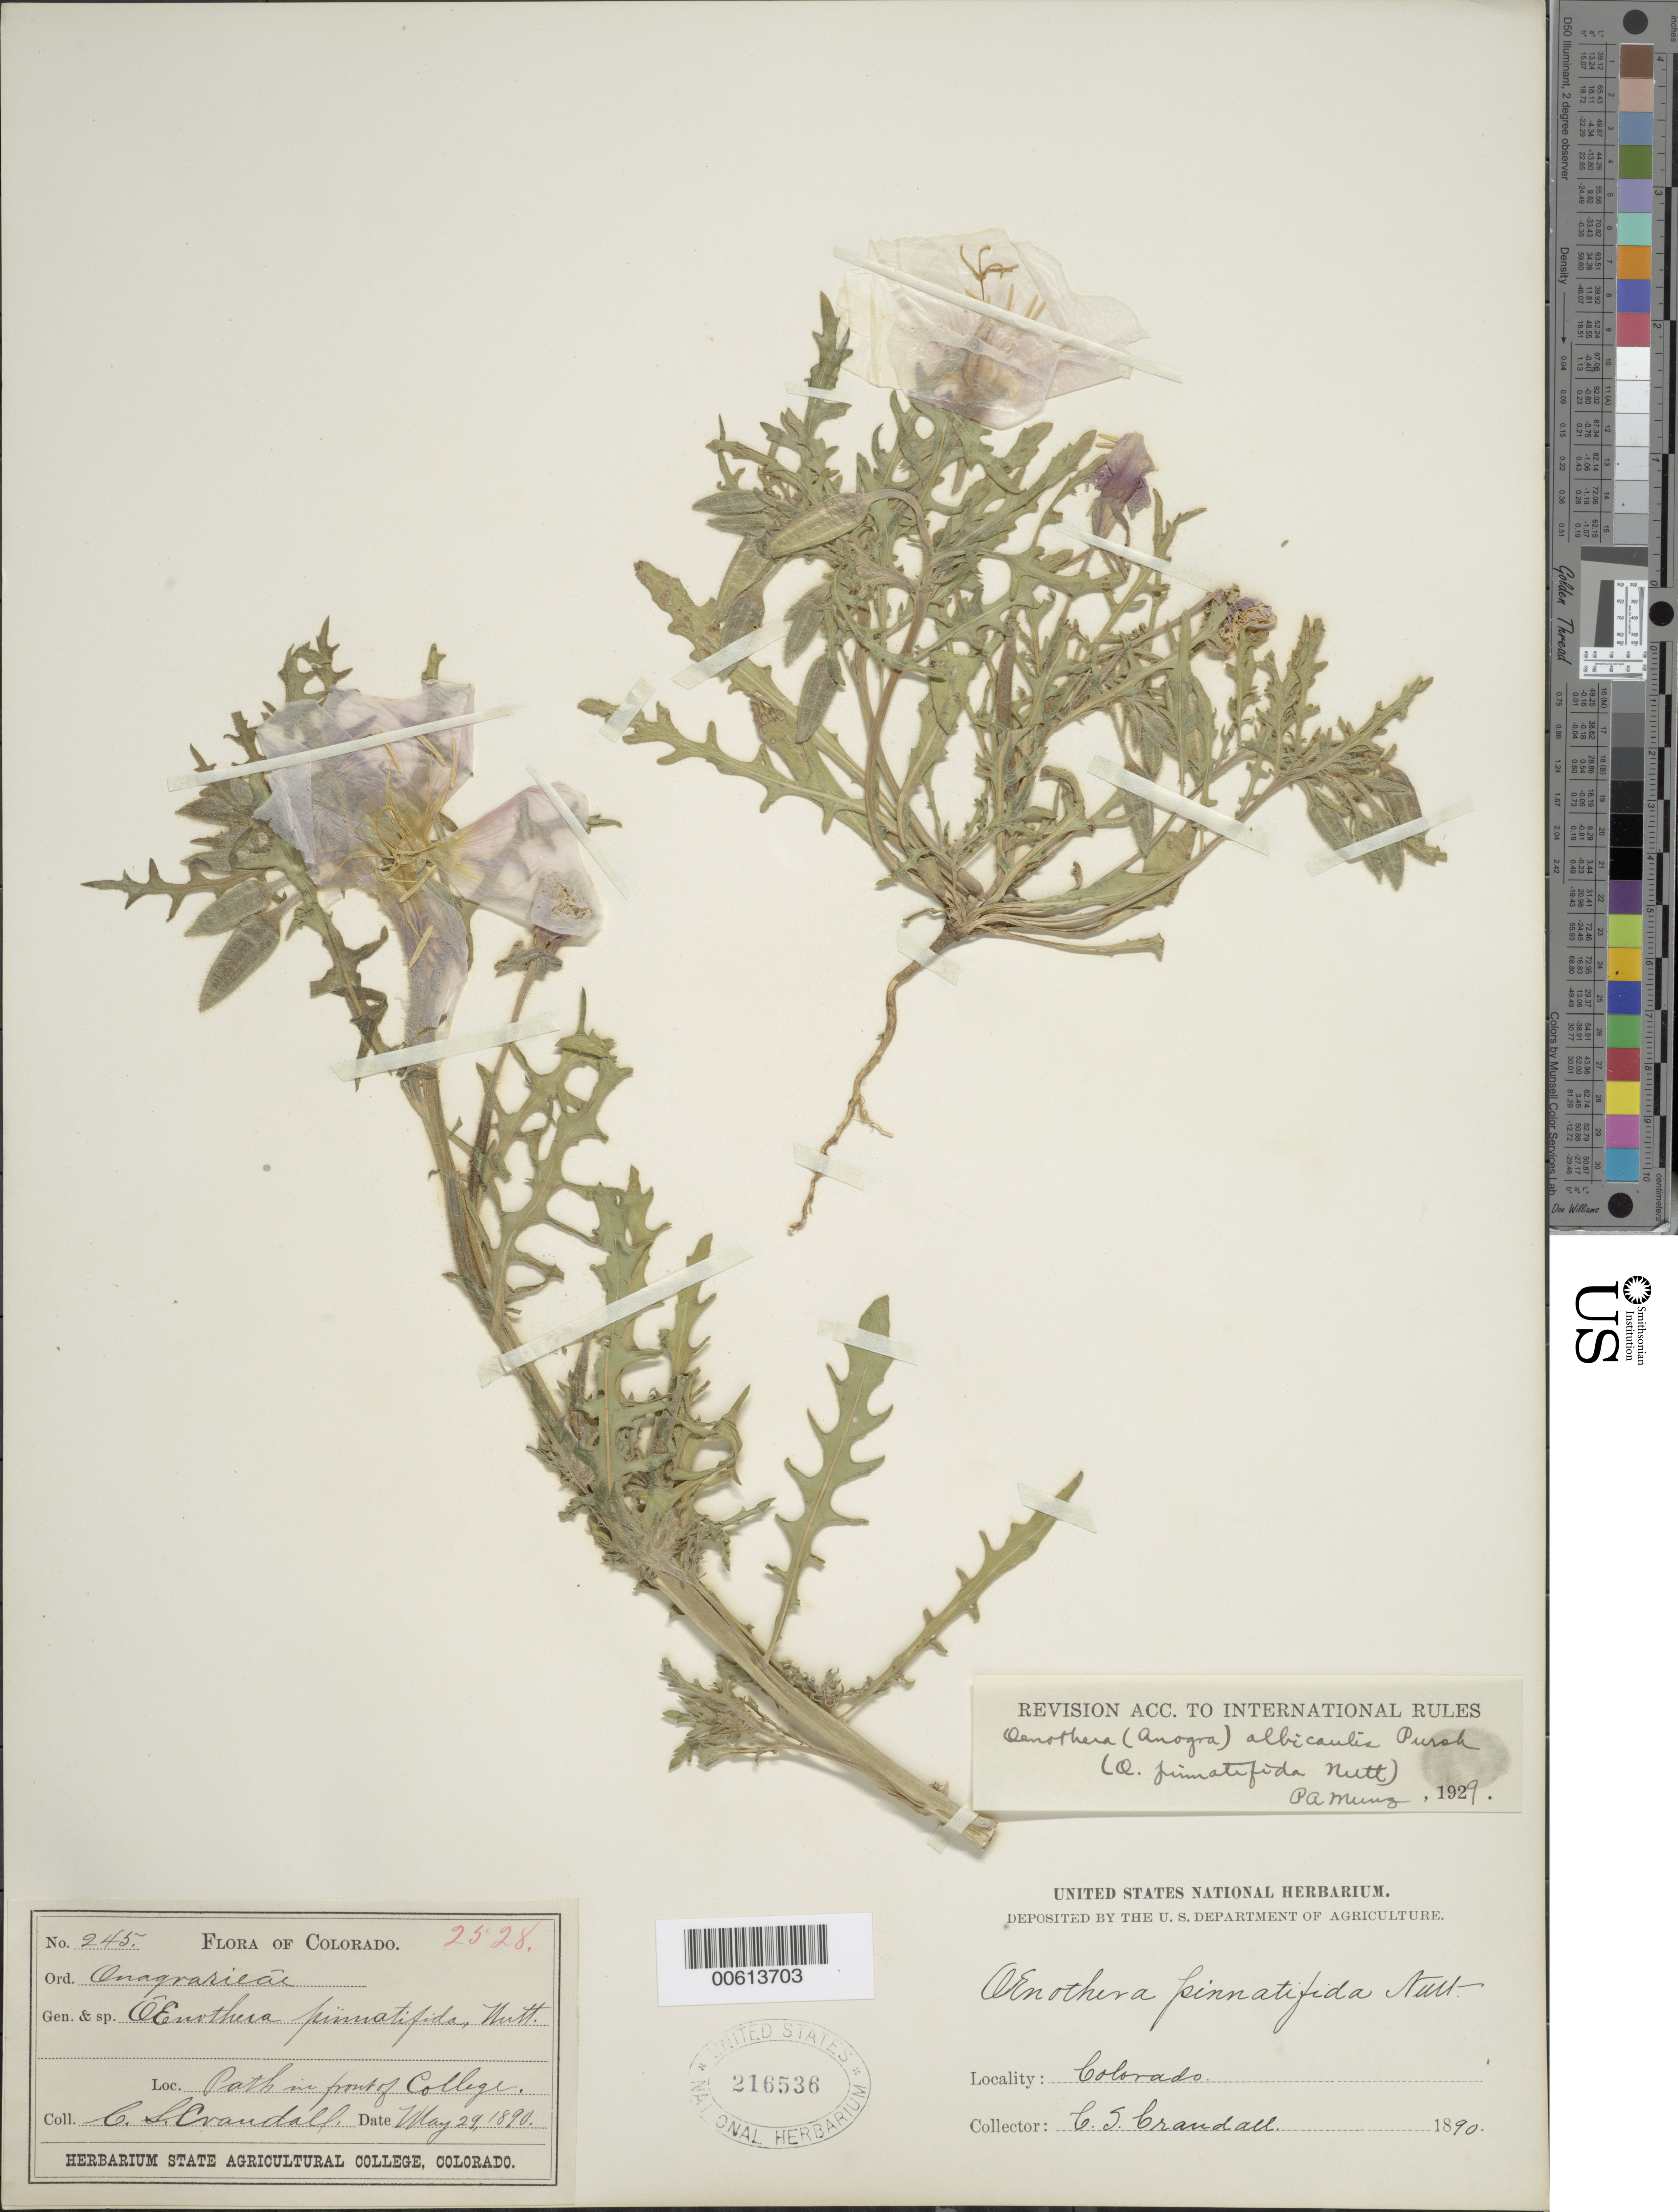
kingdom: Plantae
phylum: Tracheophyta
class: Magnoliopsida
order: Myrtales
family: Onagraceae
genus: Oenothera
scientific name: Oenothera albicaulis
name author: Pursh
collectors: C. Crandall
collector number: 245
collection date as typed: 29 May 1890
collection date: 1890-05-29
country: United States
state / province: Colorado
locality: State Agricultural College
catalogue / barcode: US 216536